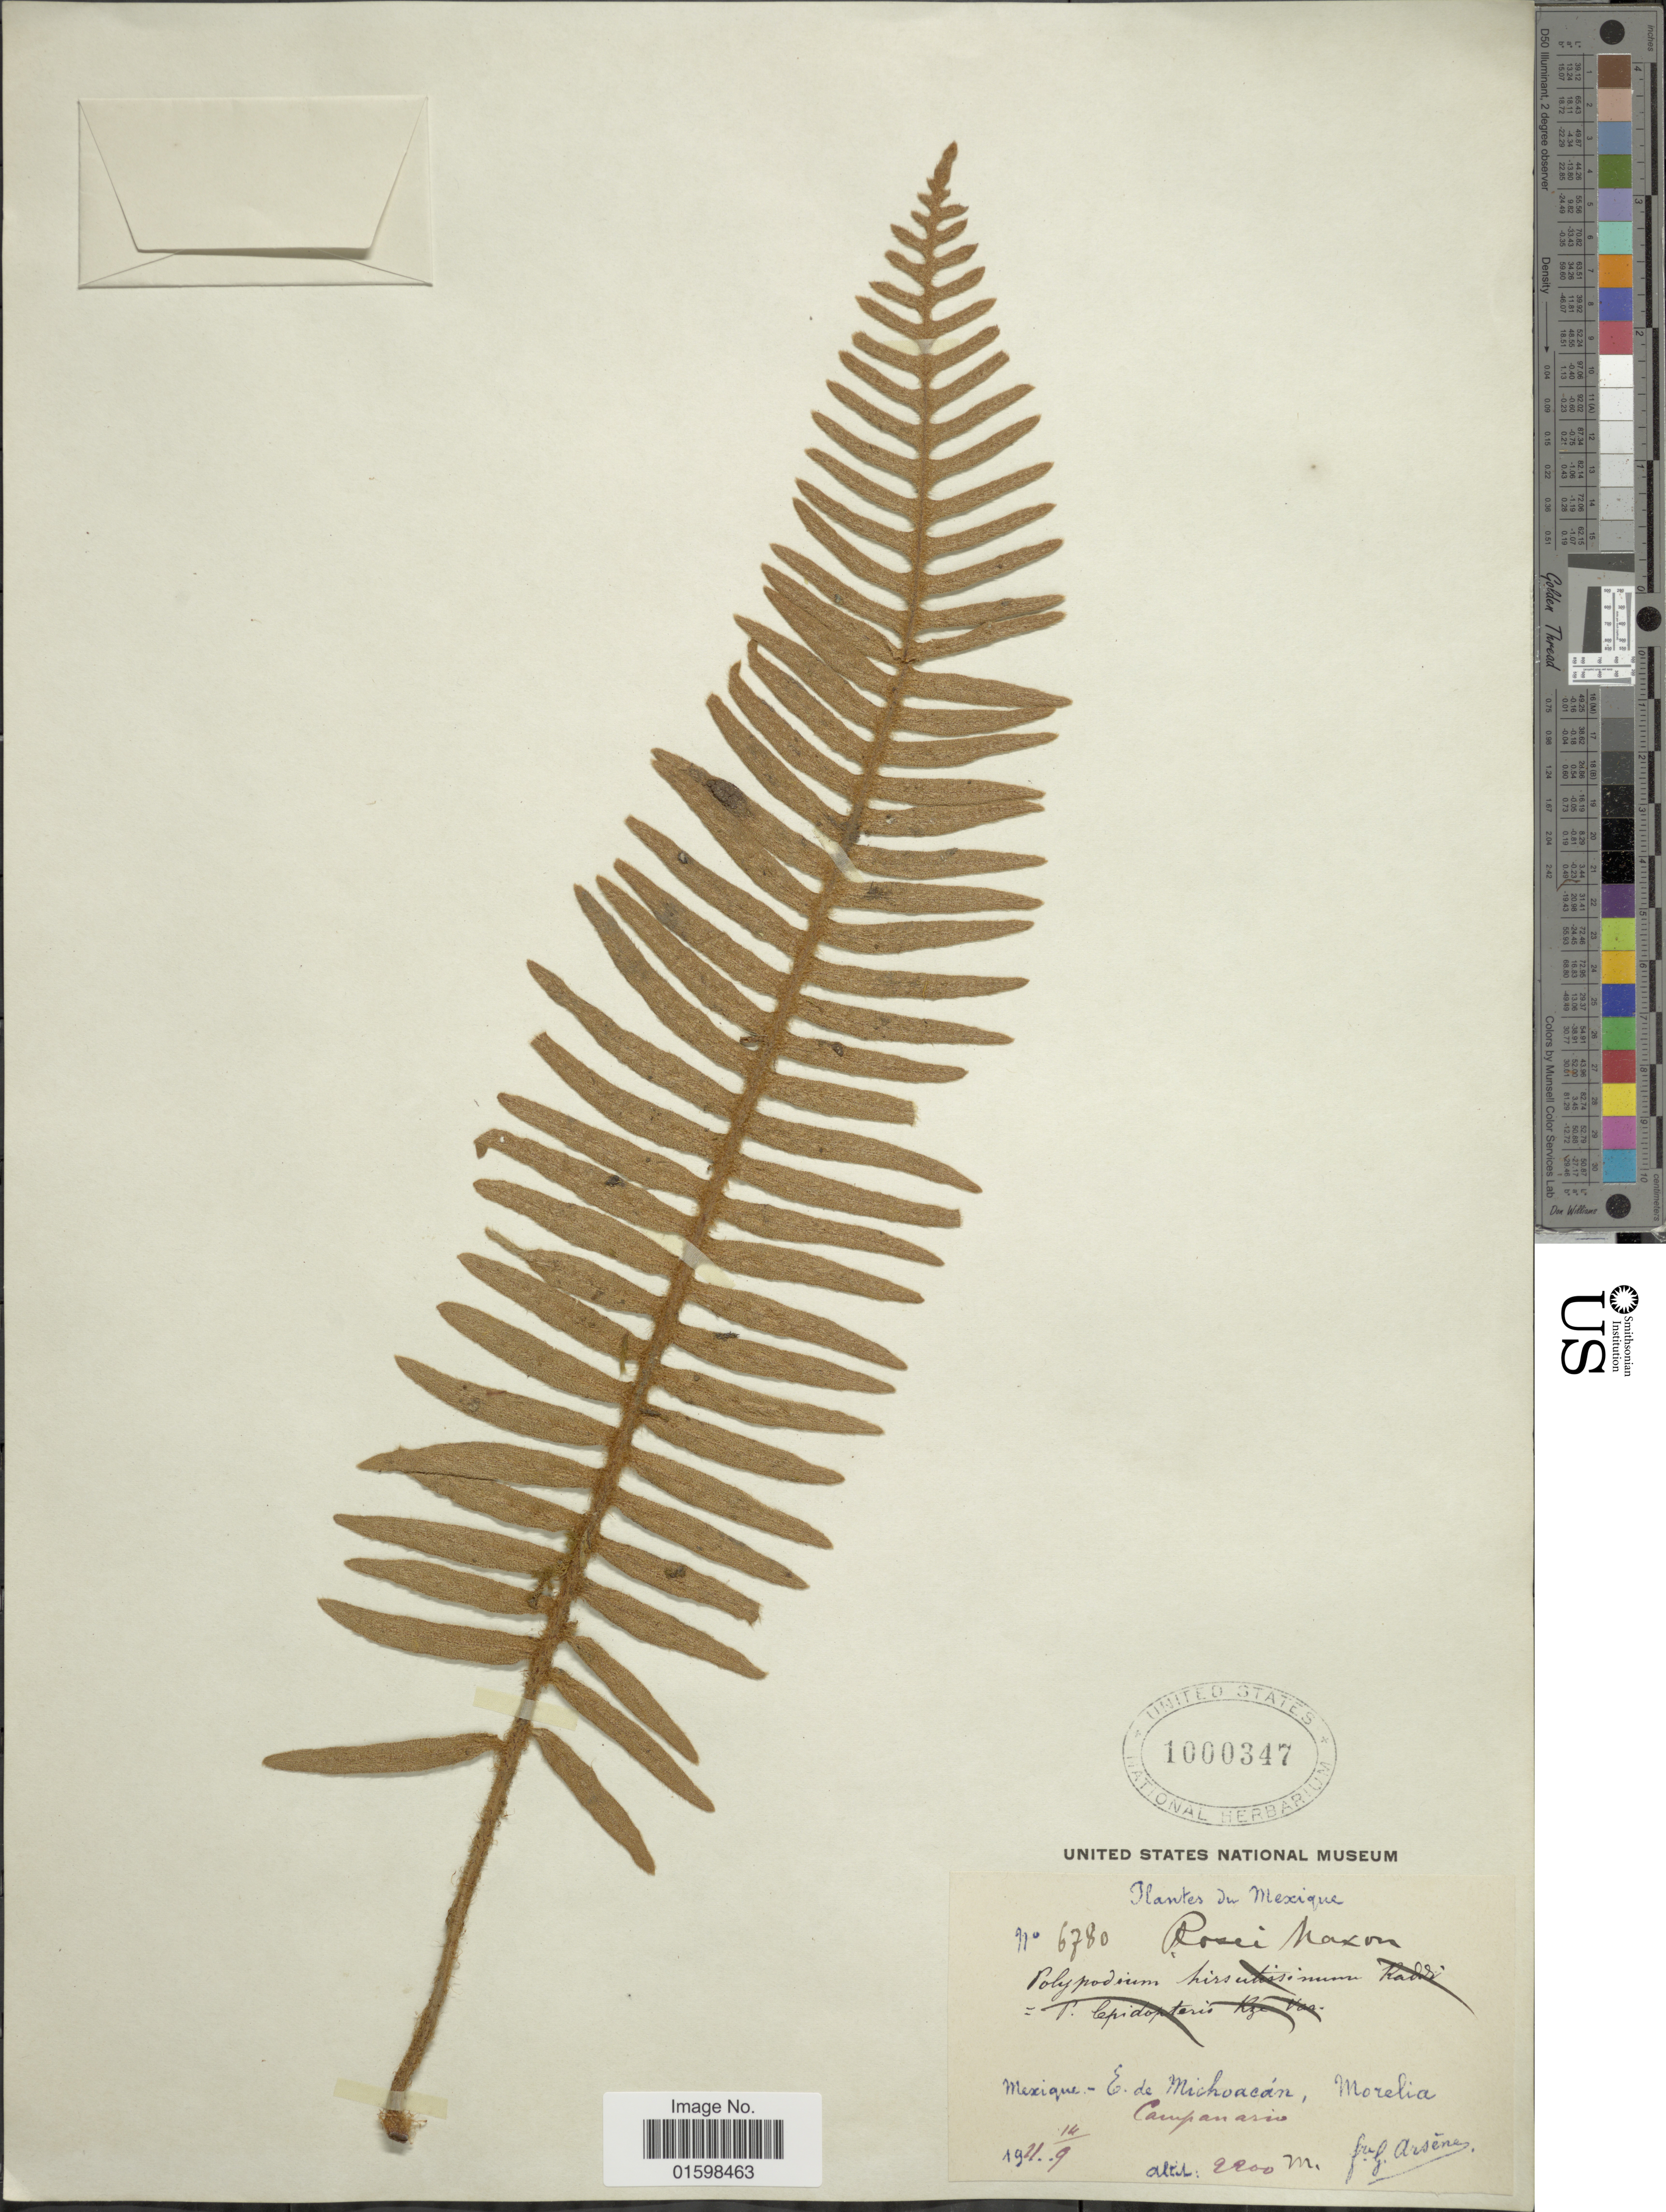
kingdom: Plantae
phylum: Tracheophyta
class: Polypodiopsida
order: Polypodiales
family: Polypodiaceae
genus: Pleopeltis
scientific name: Pleopeltis rosei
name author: (Maxon) A.R. Sm. & Tejero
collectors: Bro. G. Arsène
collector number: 6780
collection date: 1911-09-14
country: Mexico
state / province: Michoacán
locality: E. de Michoacan, Morelia Campanario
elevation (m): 2200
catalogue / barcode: US 1000347